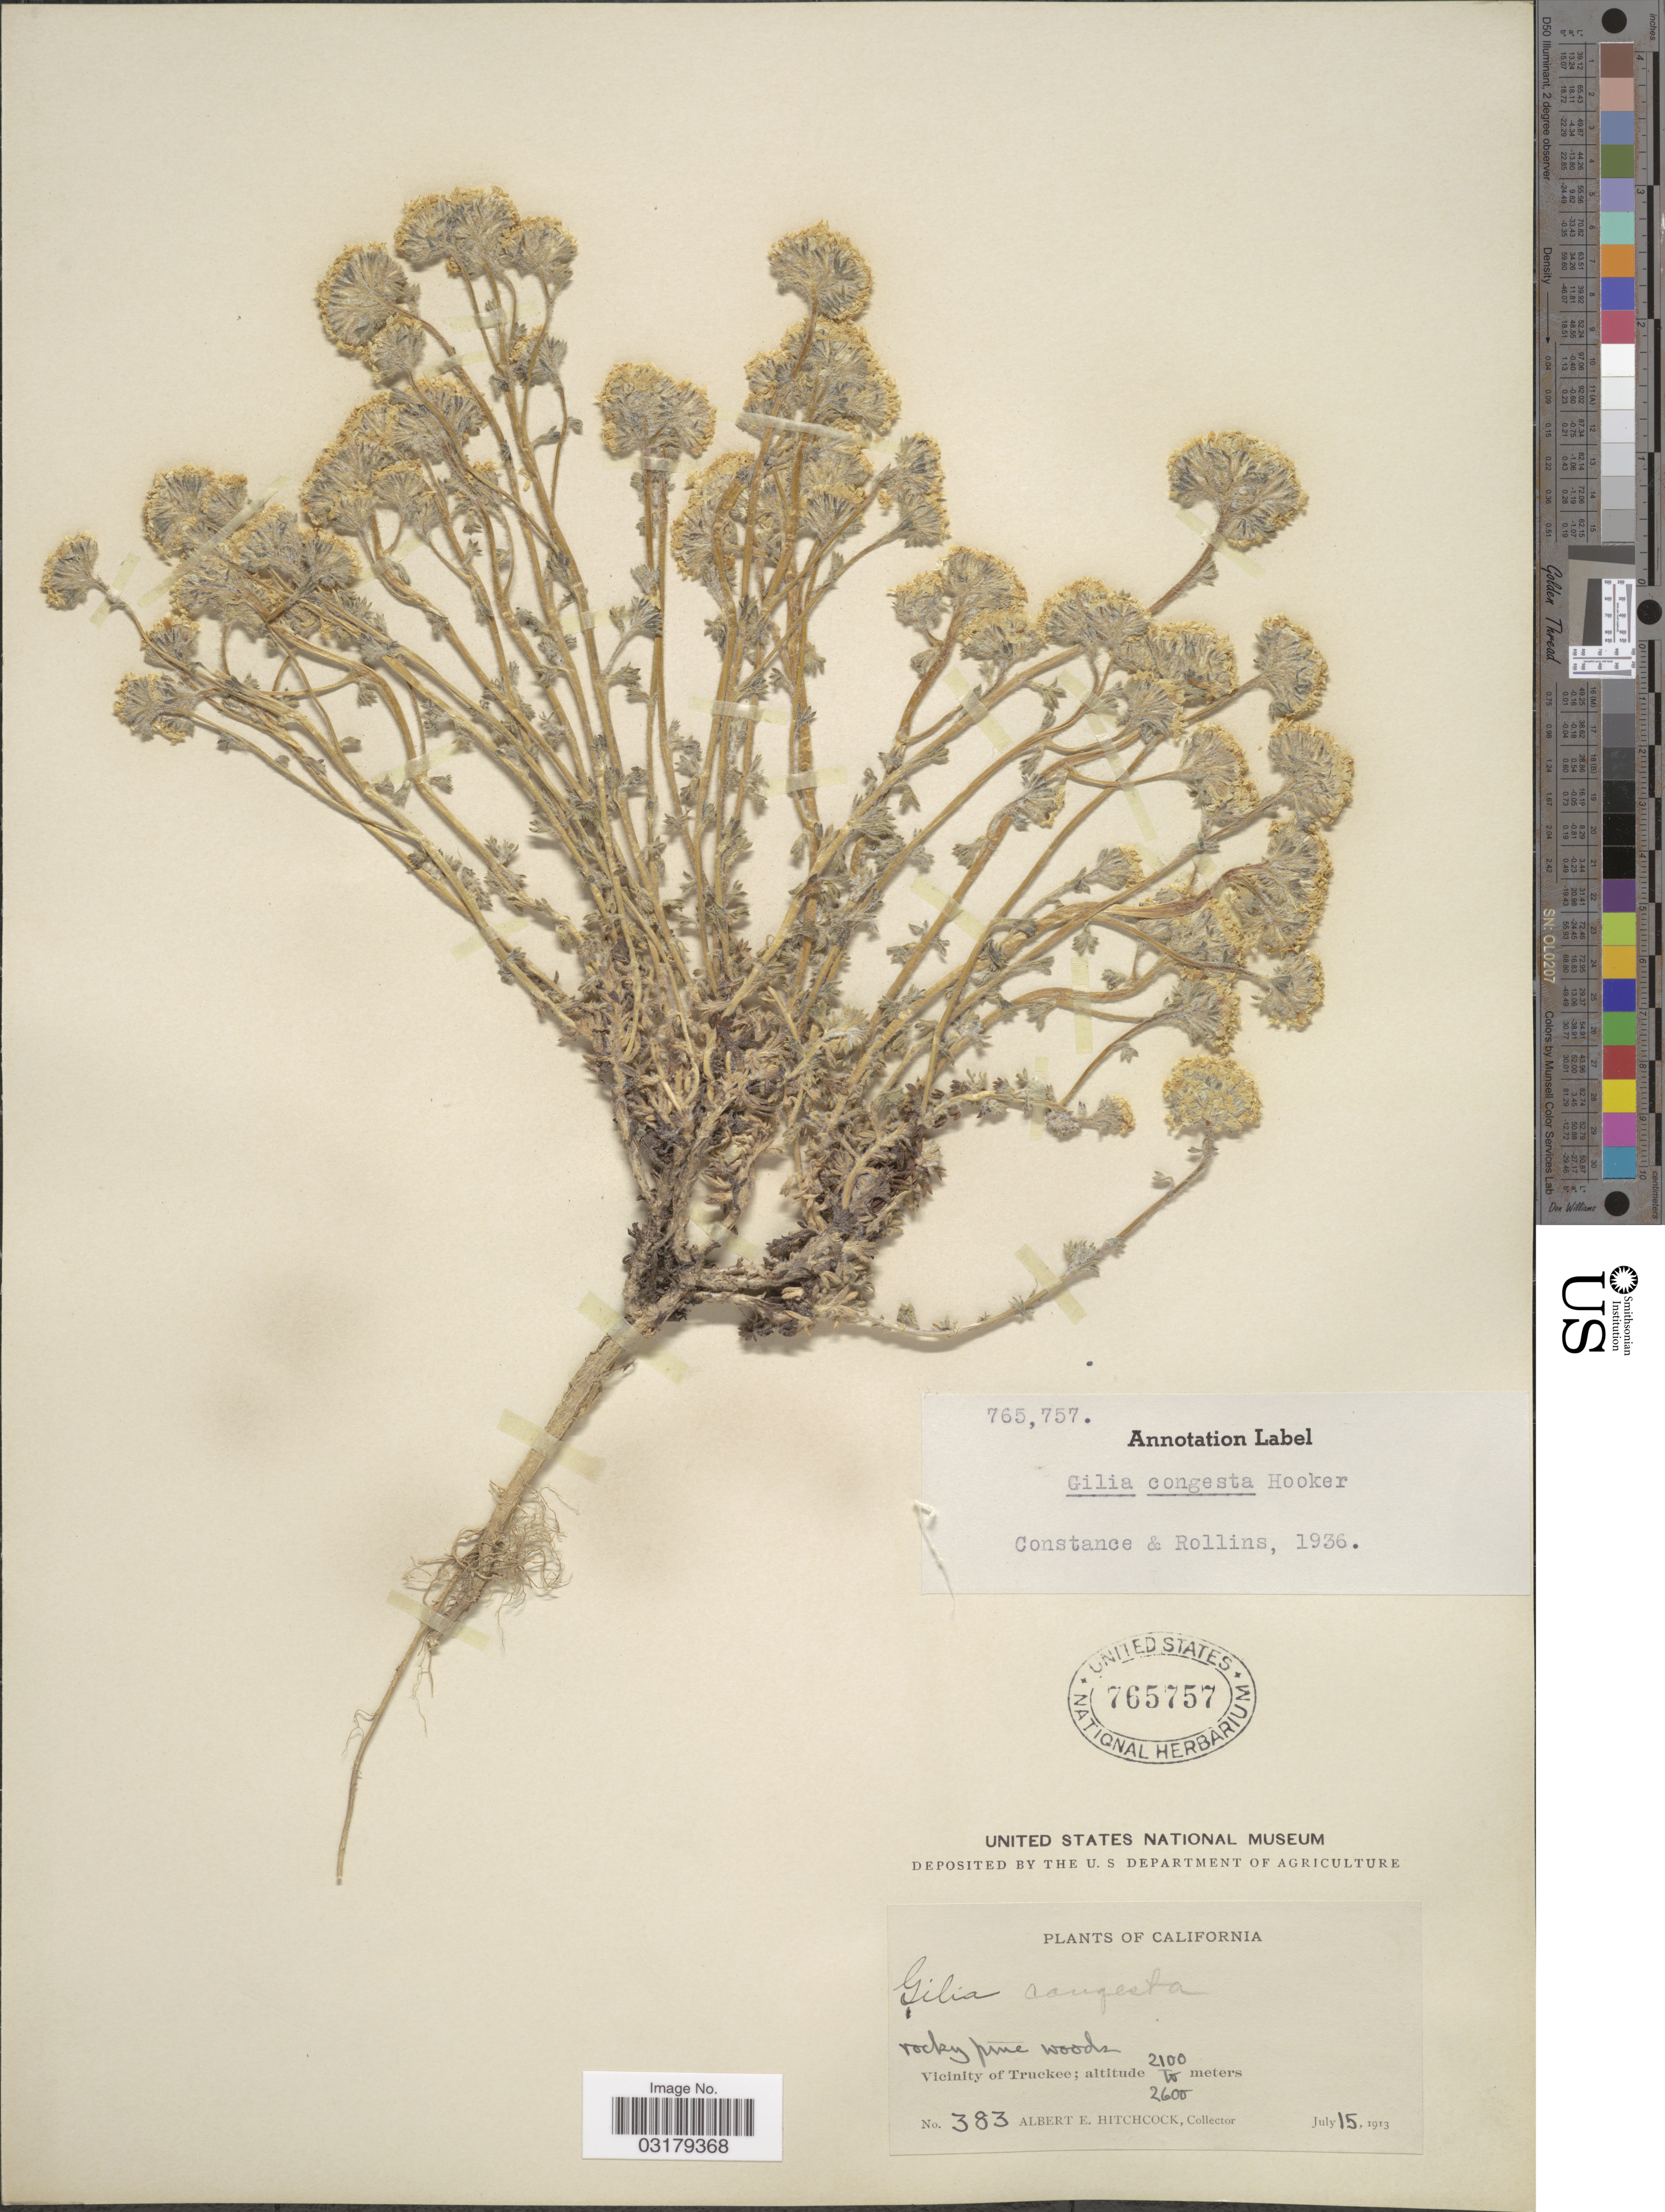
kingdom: Plantae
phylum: Tracheophyta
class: Magnoliopsida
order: Ericales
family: Polemoniaceae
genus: Ipomopsis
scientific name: Ipomopsis congesta var. palmifrons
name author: Brand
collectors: A. Hitchcock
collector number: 383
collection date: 1913-07-15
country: United States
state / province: California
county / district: Nevada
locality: Rocky Pine Woods. Vicinity of Truckee.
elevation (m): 2100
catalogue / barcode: US 765757